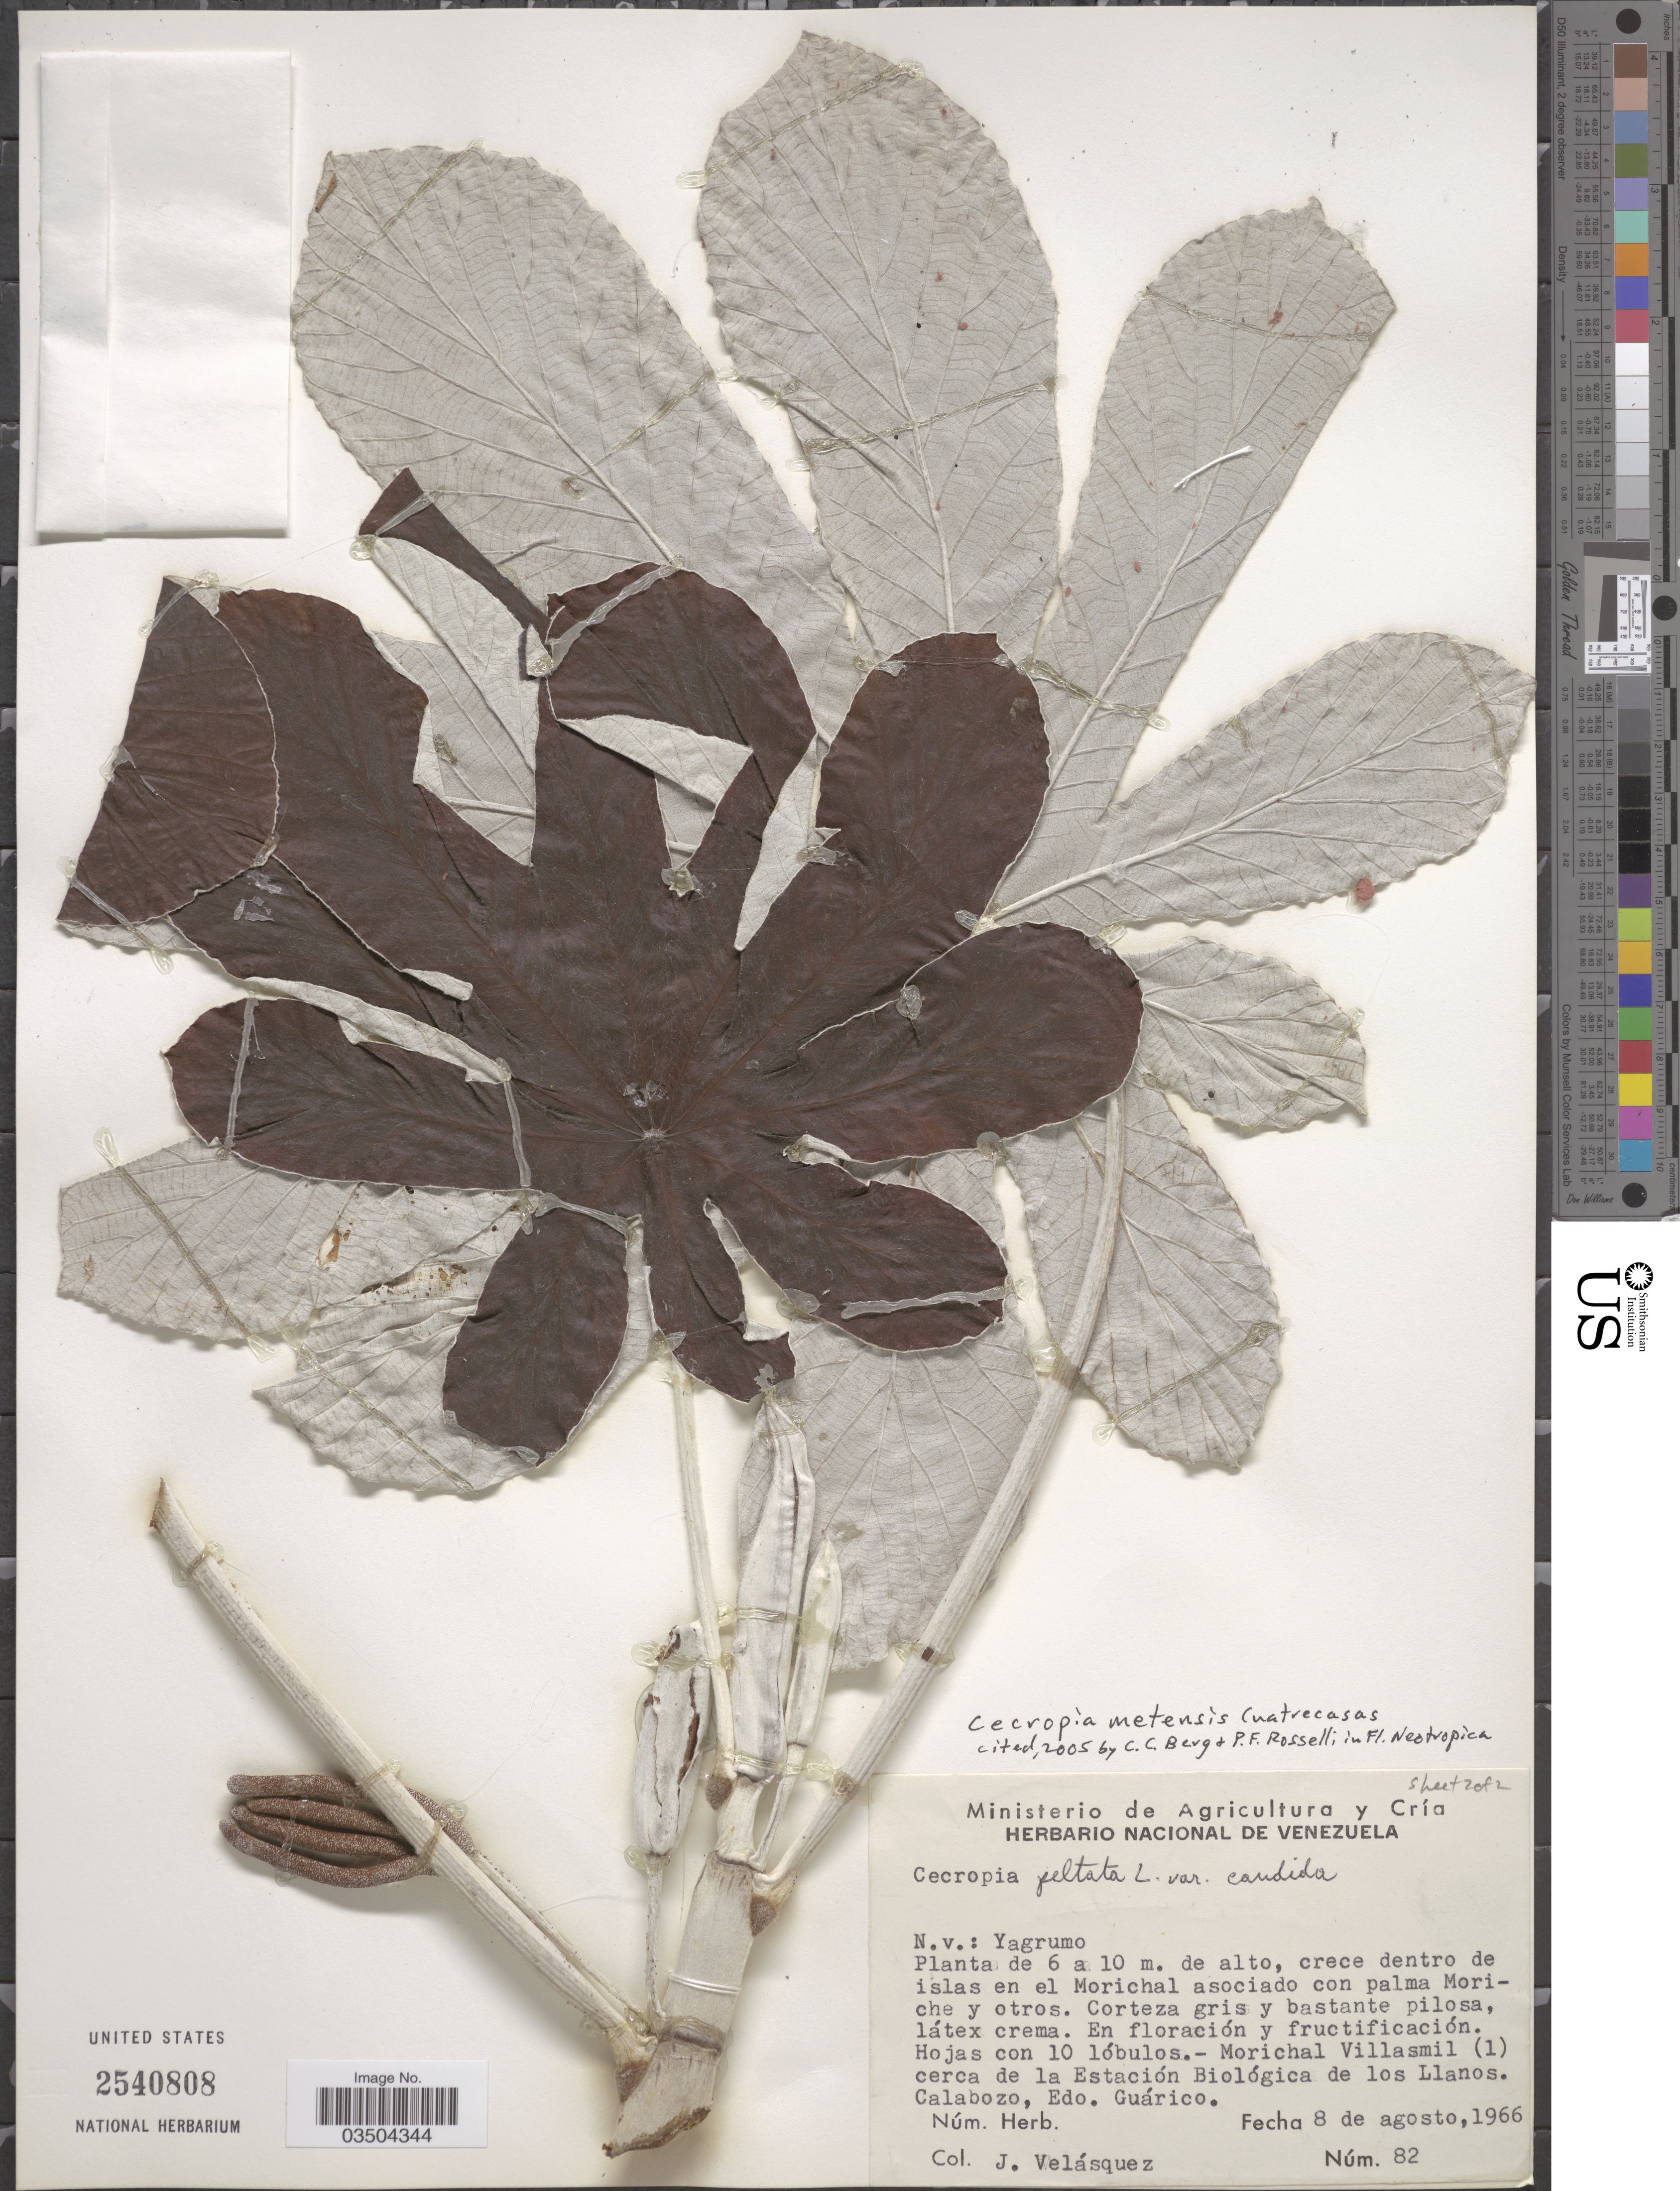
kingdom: Plantae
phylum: Tracheophyta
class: Magnoliopsida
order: Rosales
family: Urticaceae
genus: Cecropia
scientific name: Cecropia metensis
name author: Cuatrec.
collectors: J. Velasquez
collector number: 82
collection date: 1966-08-08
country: Venezuela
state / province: Guarico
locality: Morichal Villasmil (1) cerca de la Estación Biológica de los Llanos. Calabozo, Edo. Guárico.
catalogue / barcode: US 2540808